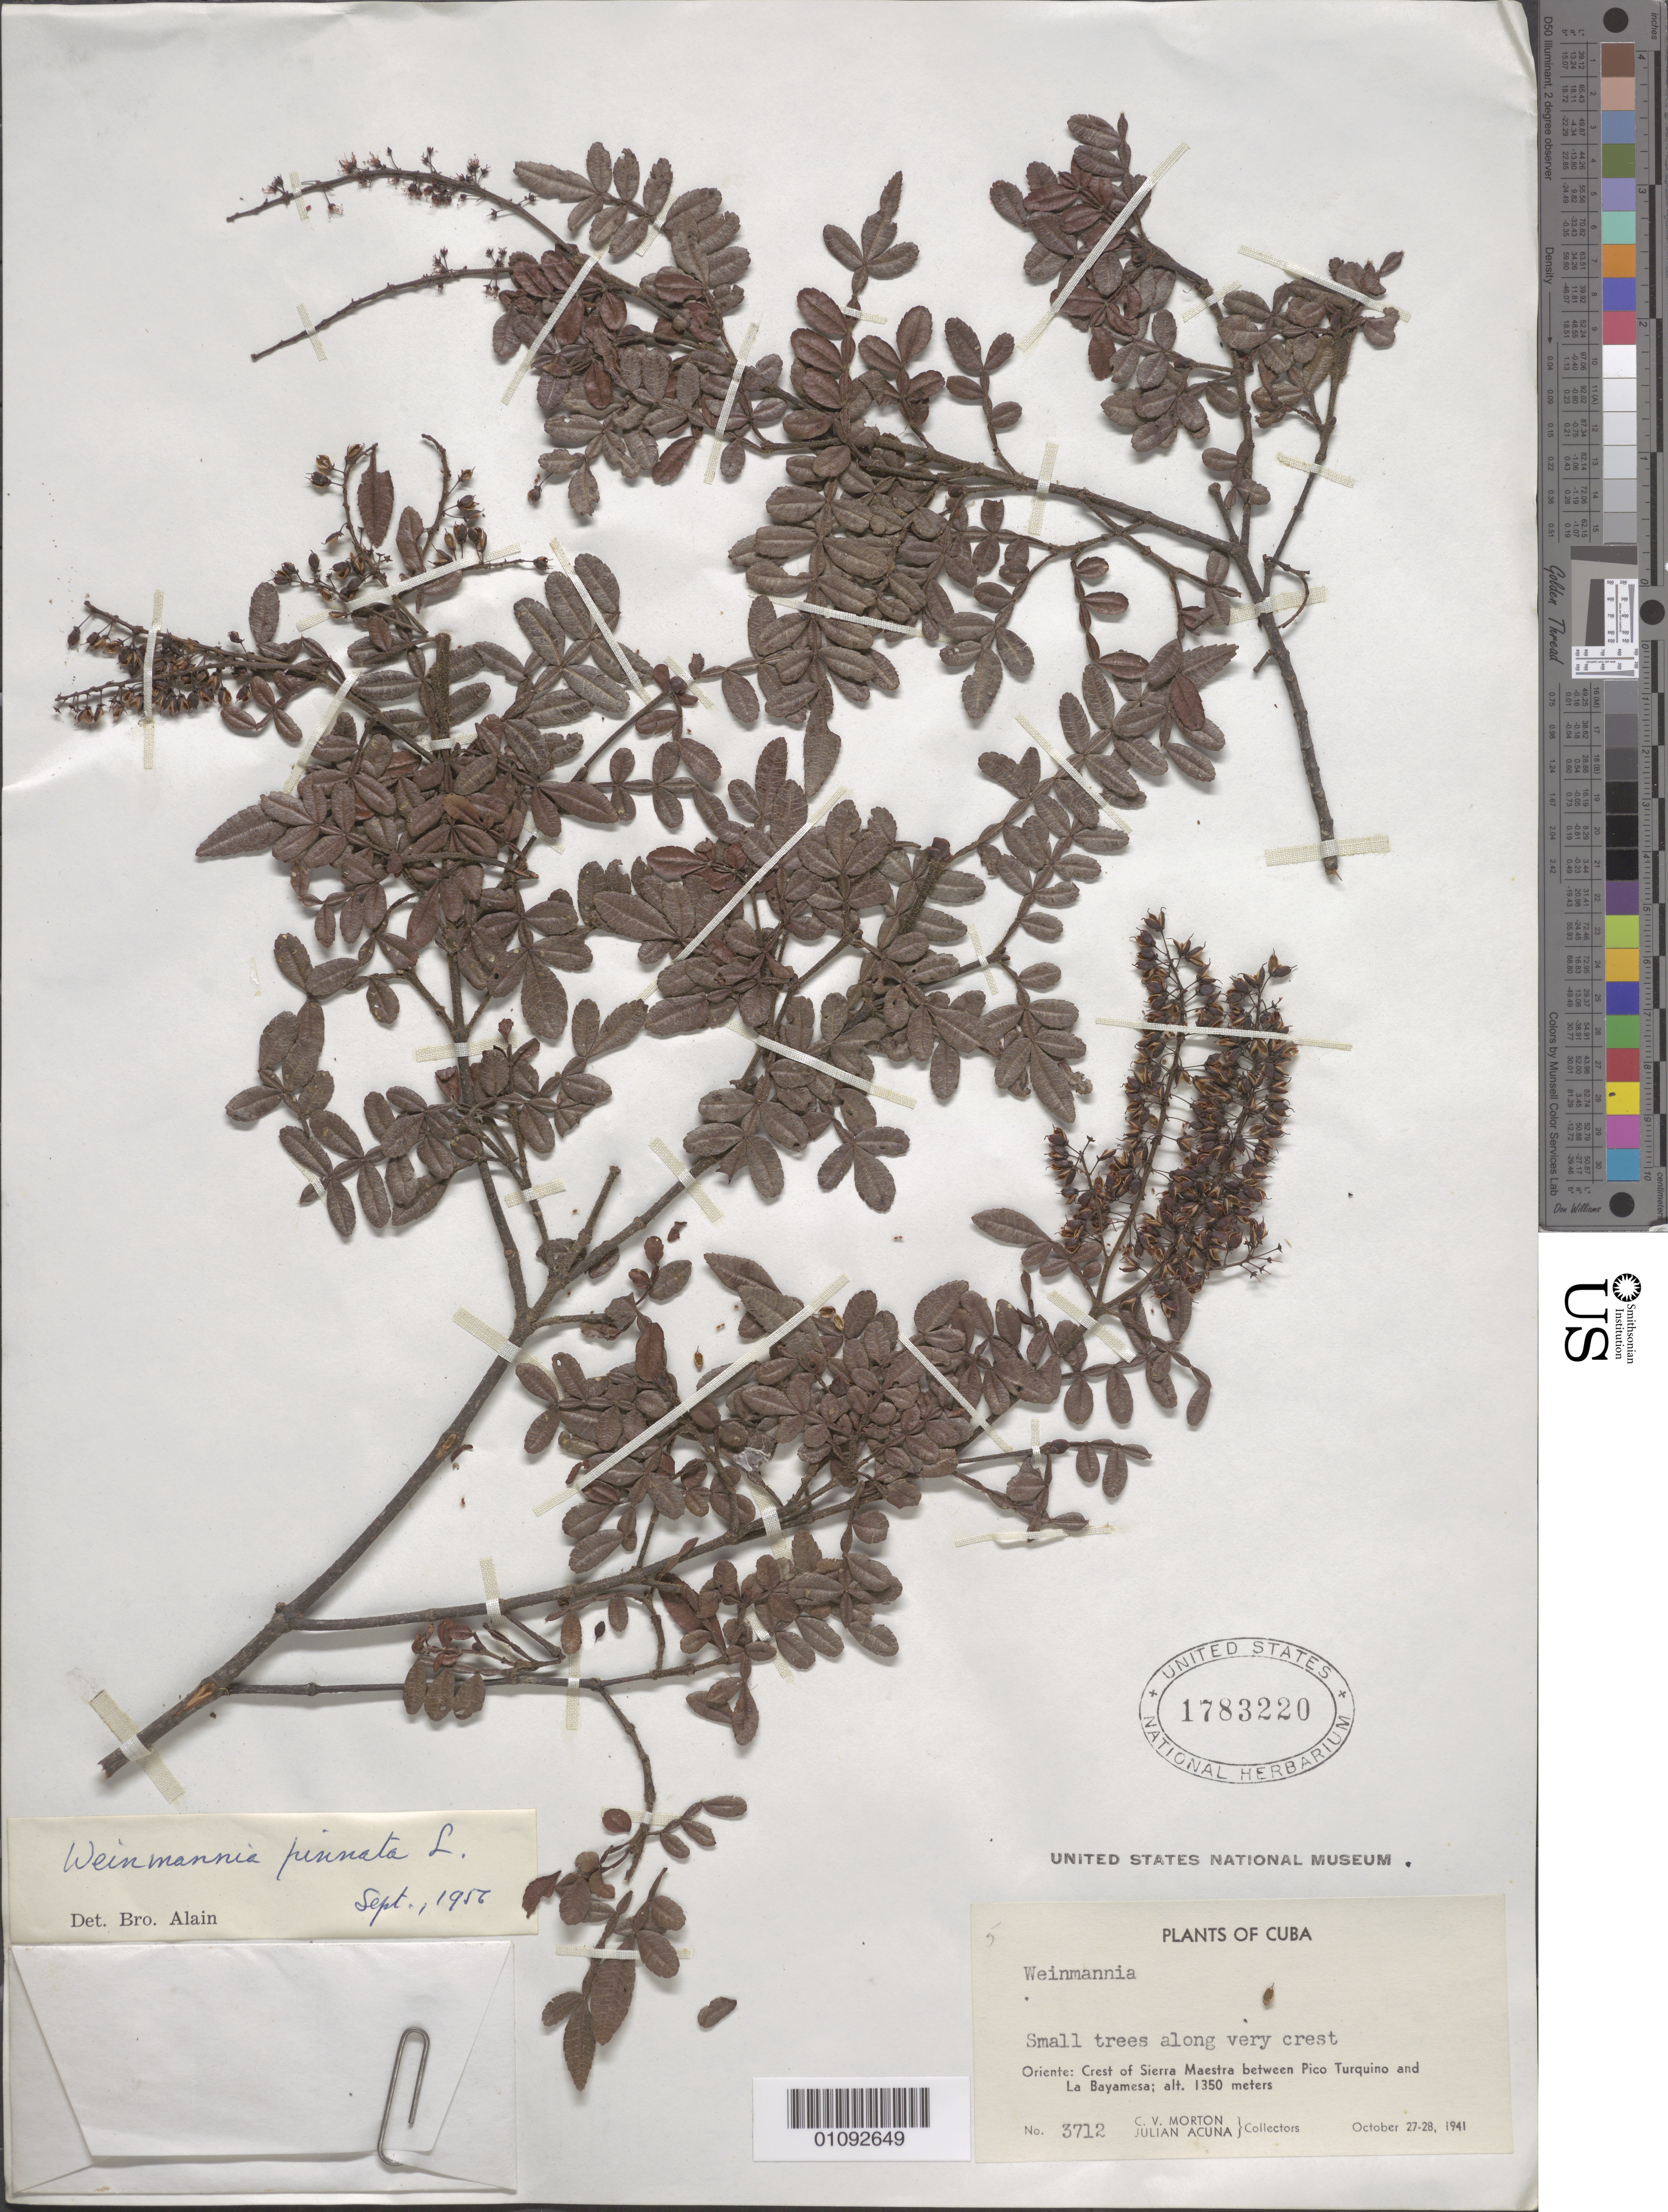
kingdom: Plantae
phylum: Tracheophyta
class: Magnoliopsida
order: Oxalidales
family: Cunoniaceae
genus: Weinmannia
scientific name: Weinmannia pinnata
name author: L.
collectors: C. V. Morton & J. Acuña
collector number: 3712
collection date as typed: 27 Oct 1941 to 28 Oct 1941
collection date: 1941-10-27/1941-10-28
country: Cuba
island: Cuba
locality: Oriente: crest of Sierra Maestra between Pico Turquino and La Bayamesa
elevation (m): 1350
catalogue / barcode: US 1783220